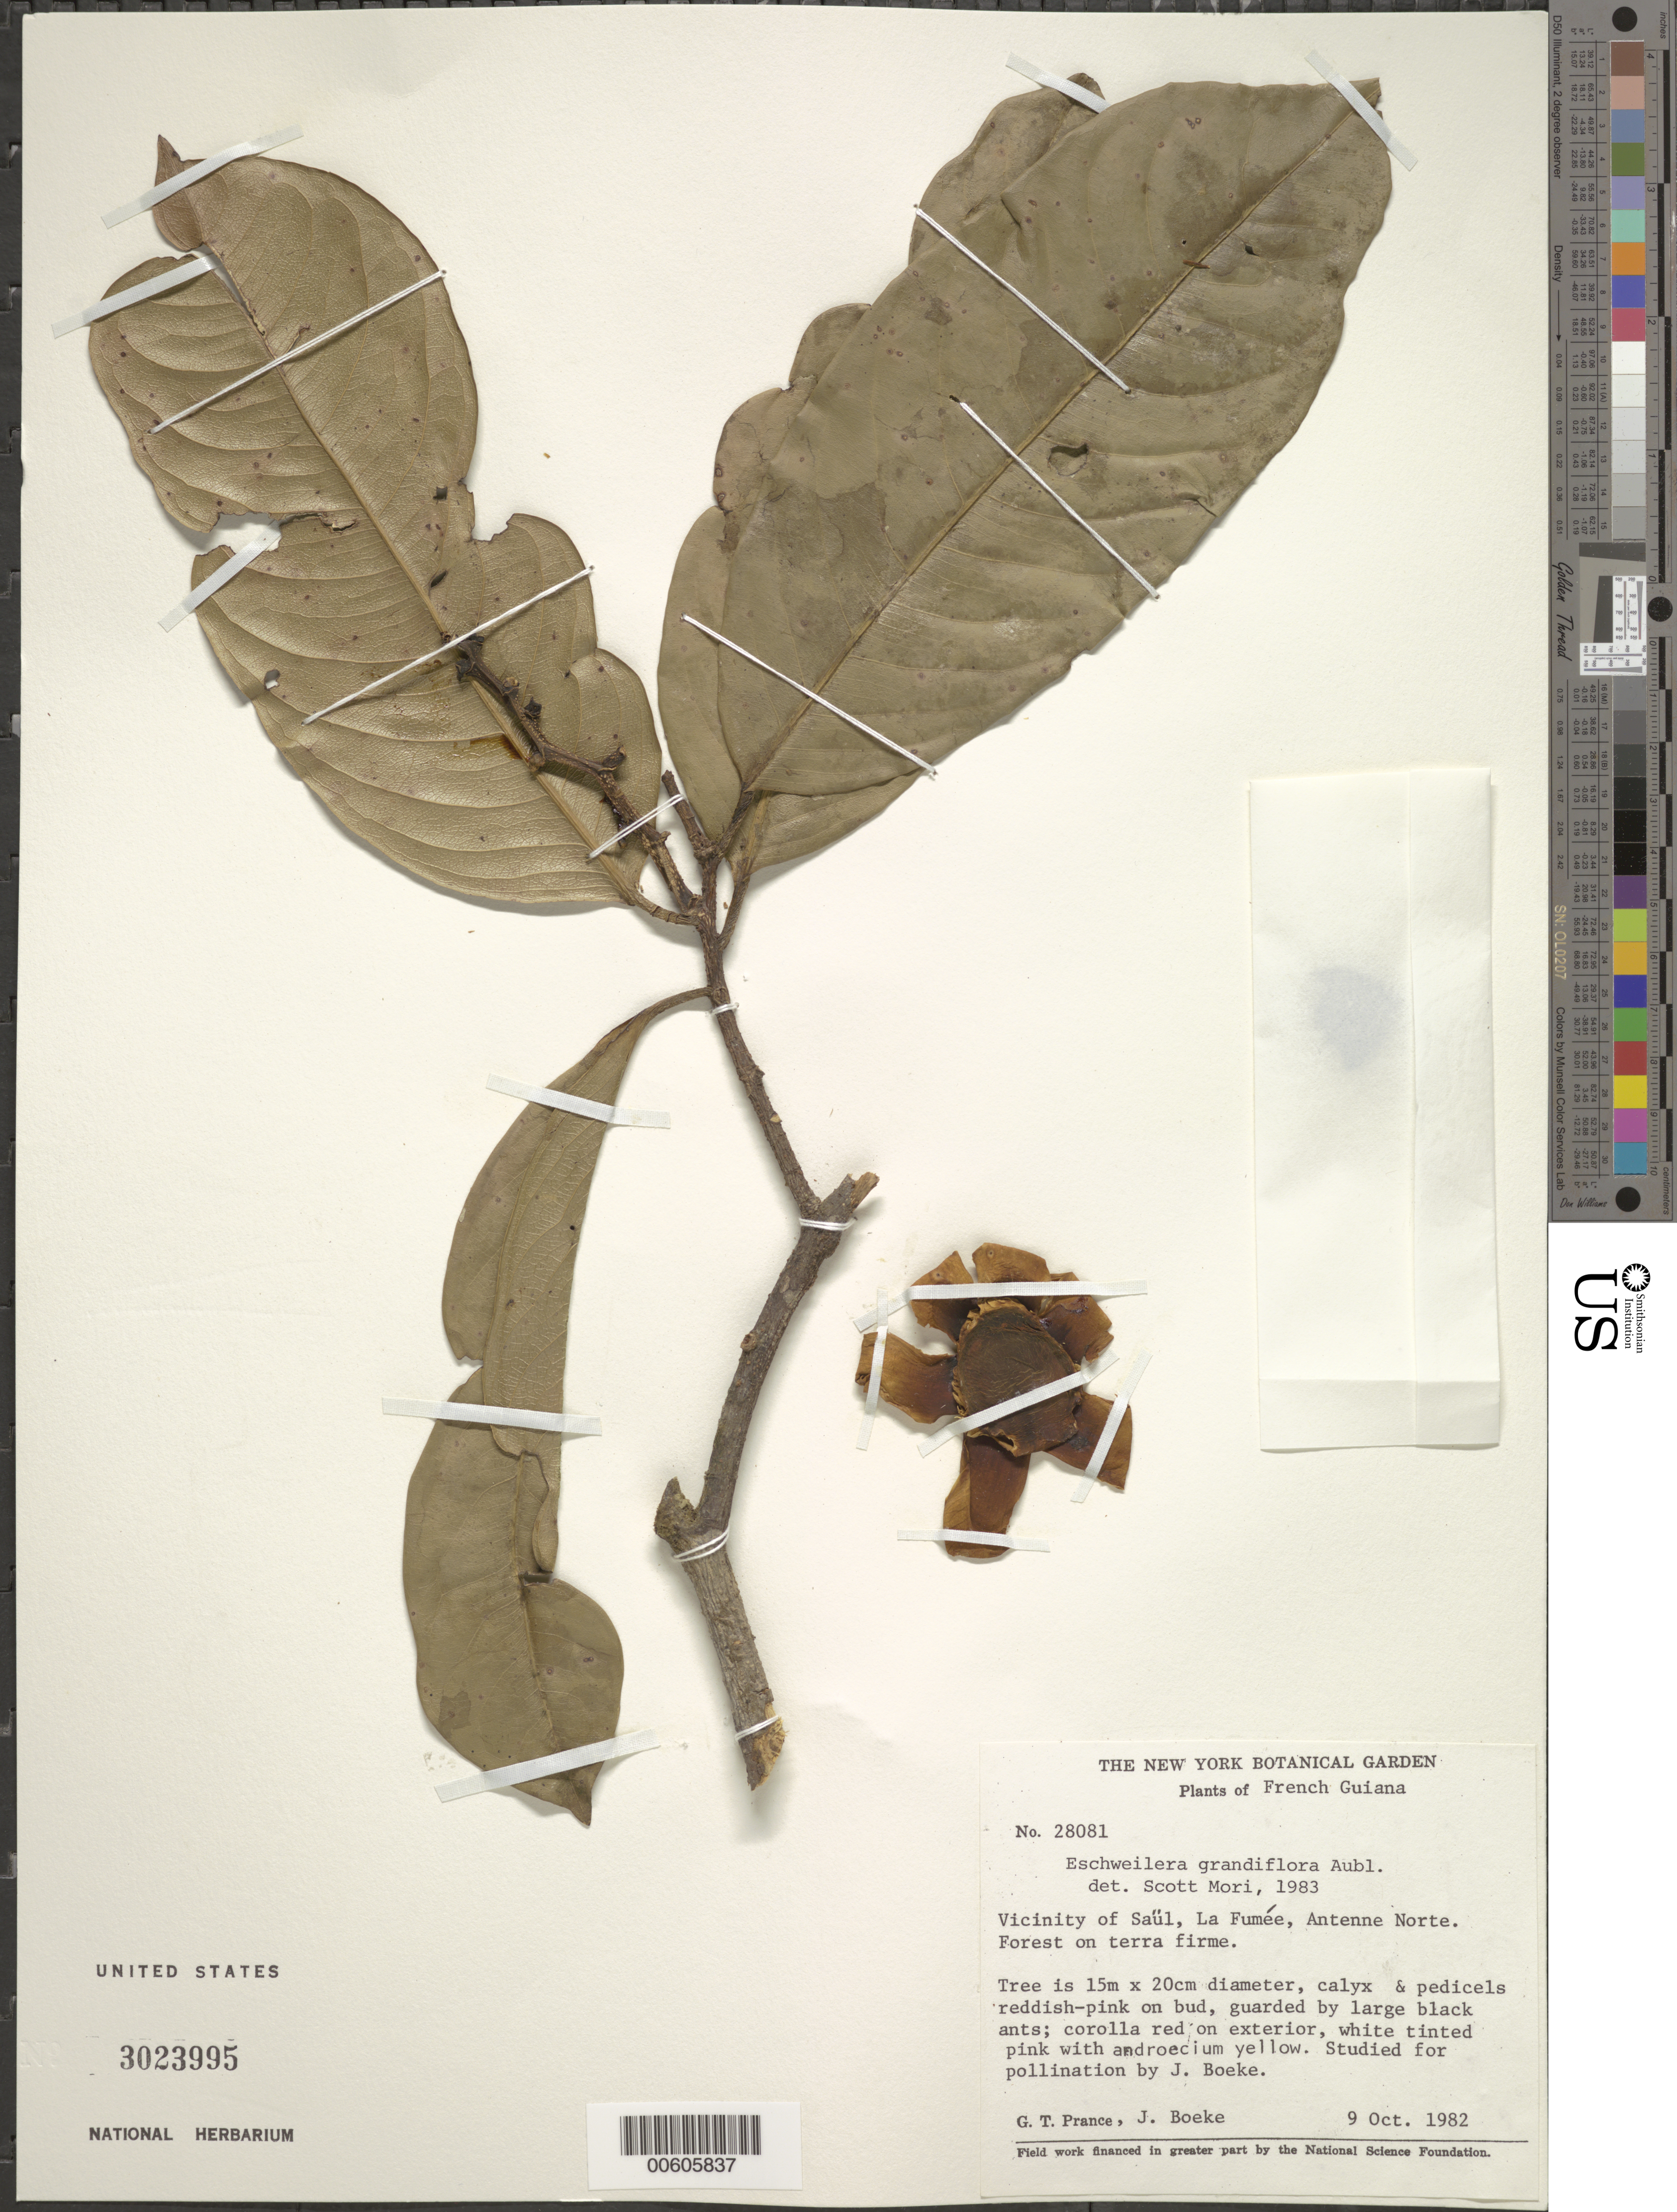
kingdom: Plantae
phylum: Tracheophyta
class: Magnoliopsida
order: Ericales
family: Lecythidaceae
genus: Eschweilera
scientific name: Eschweilera grandiflora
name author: (Aubl.) Sandwith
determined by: Mori, Scott A.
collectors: G. T. Prance & J. D. Boeke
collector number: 28081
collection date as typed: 9-Oct-82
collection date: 1982-10-09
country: French Guiana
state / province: Saint-Laurent-du-Maroni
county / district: Saül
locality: Monts La Fumée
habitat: Forest on terra firme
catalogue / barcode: US 3023995